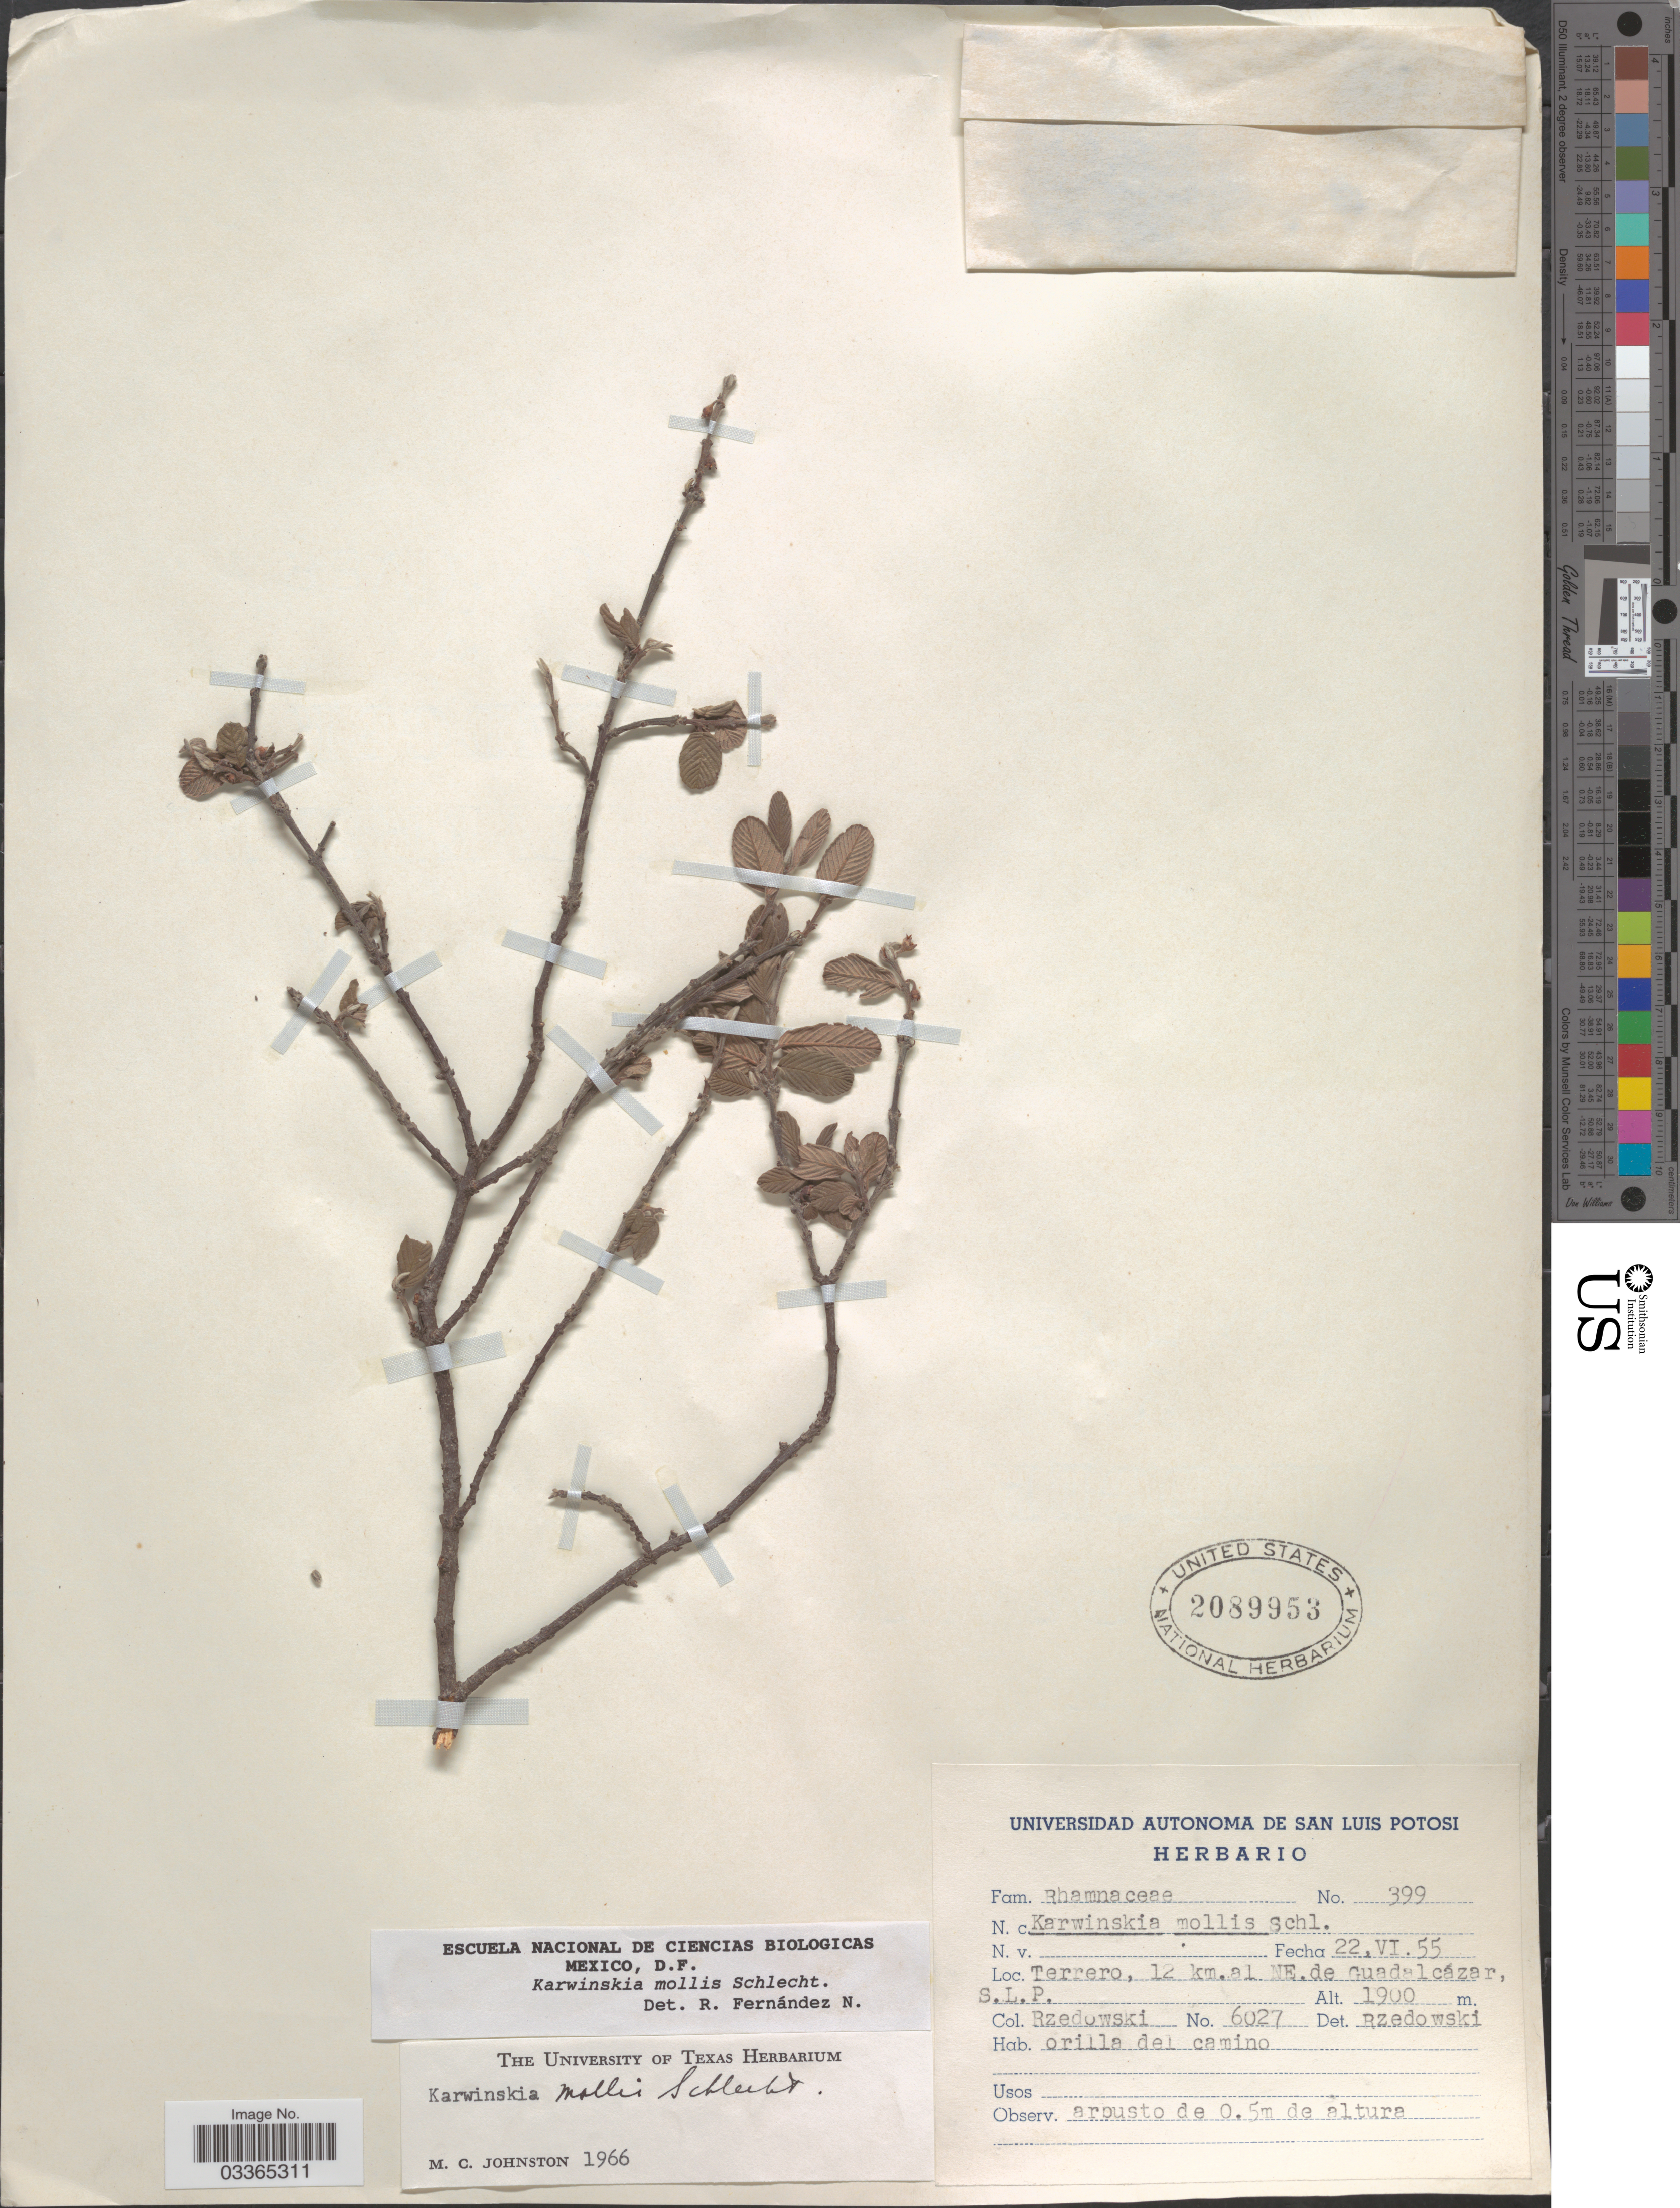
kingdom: Plantae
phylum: Tracheophyta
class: Magnoliopsida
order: Rosales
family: Rhamnaceae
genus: Karwinskia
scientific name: Karwinskia mollis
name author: Schltdl.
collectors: Rzedowski, --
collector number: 6027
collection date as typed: Transcribed d/m/y: 22/6/55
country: Mexico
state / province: San Luis Potosí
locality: Terrero, 12 km. al NE. de Guadalcazar, S. L. P.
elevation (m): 1900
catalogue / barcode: US 2089953